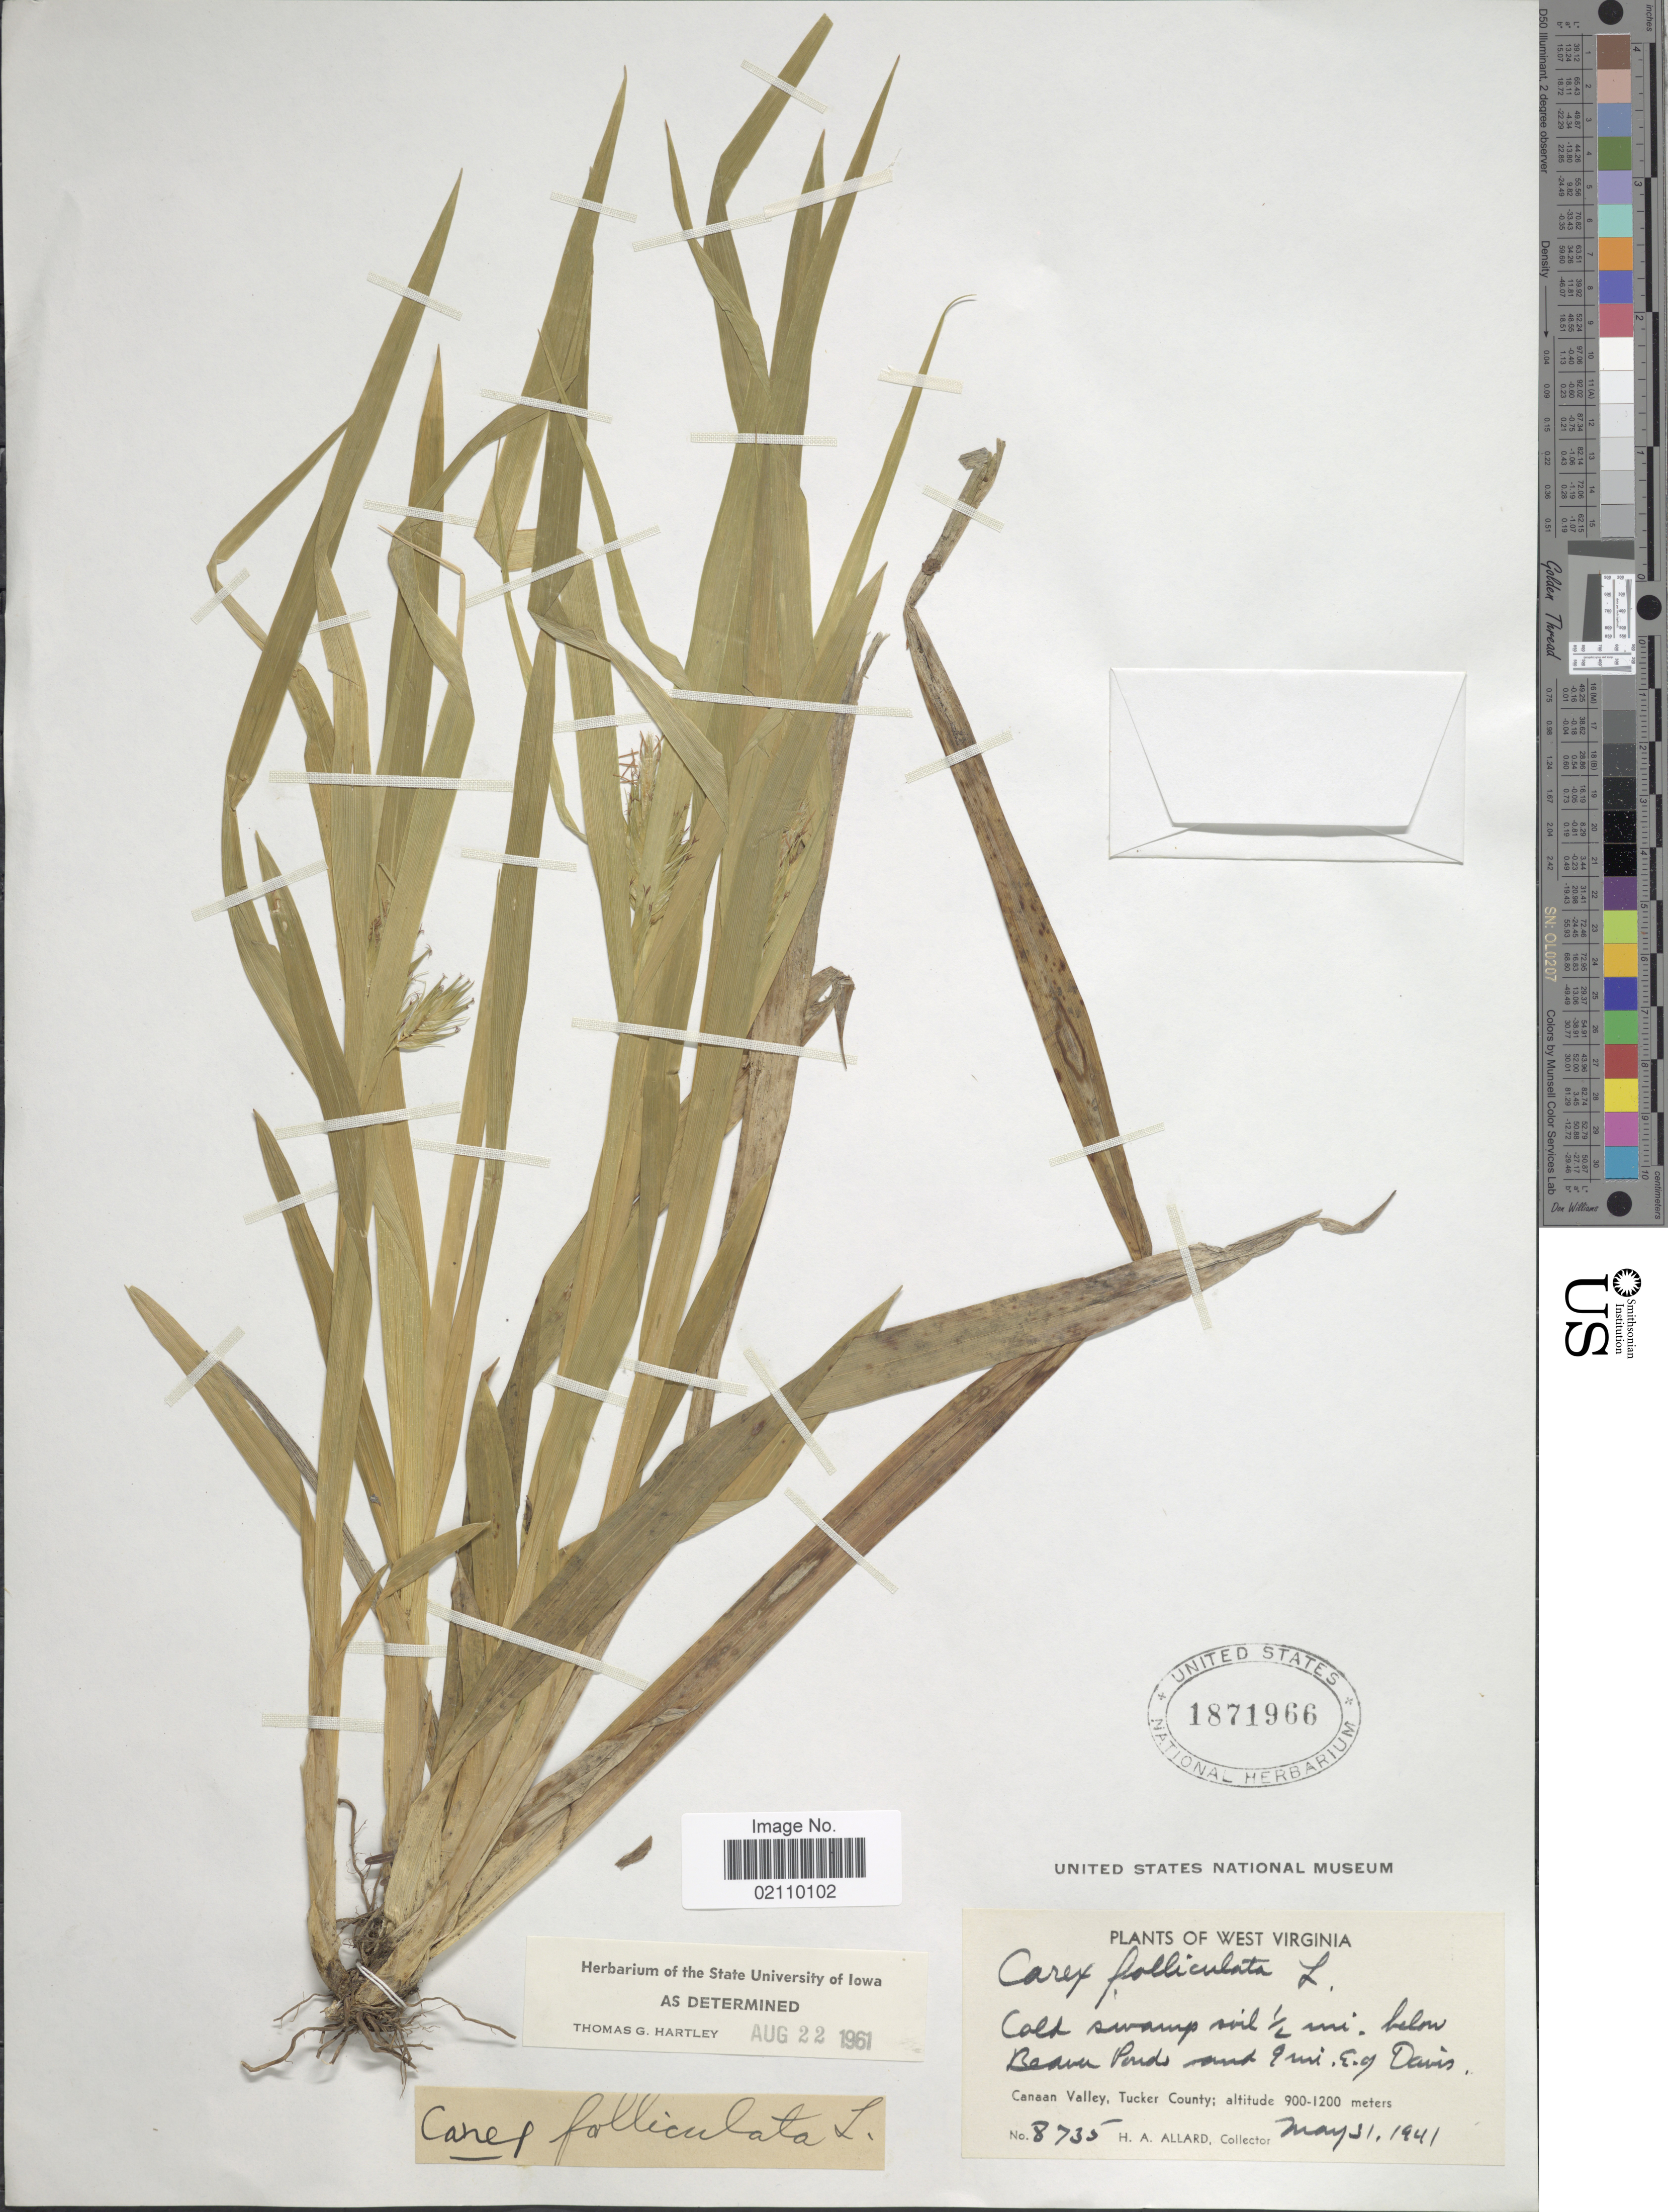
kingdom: Plantae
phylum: Tracheophyta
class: Liliopsida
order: Poales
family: Cyperaceae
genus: Carex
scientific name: Carex folliculata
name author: L.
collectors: H. A. Allard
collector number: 8735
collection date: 1941-05-31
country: United States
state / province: West Virginia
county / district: Tucker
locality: Cold swamp soil 1/2 mi. below Beaver Ponds about 9 mi. E of Davis, Canaan Valley, Tucker County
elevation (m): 900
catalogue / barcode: US 1871966